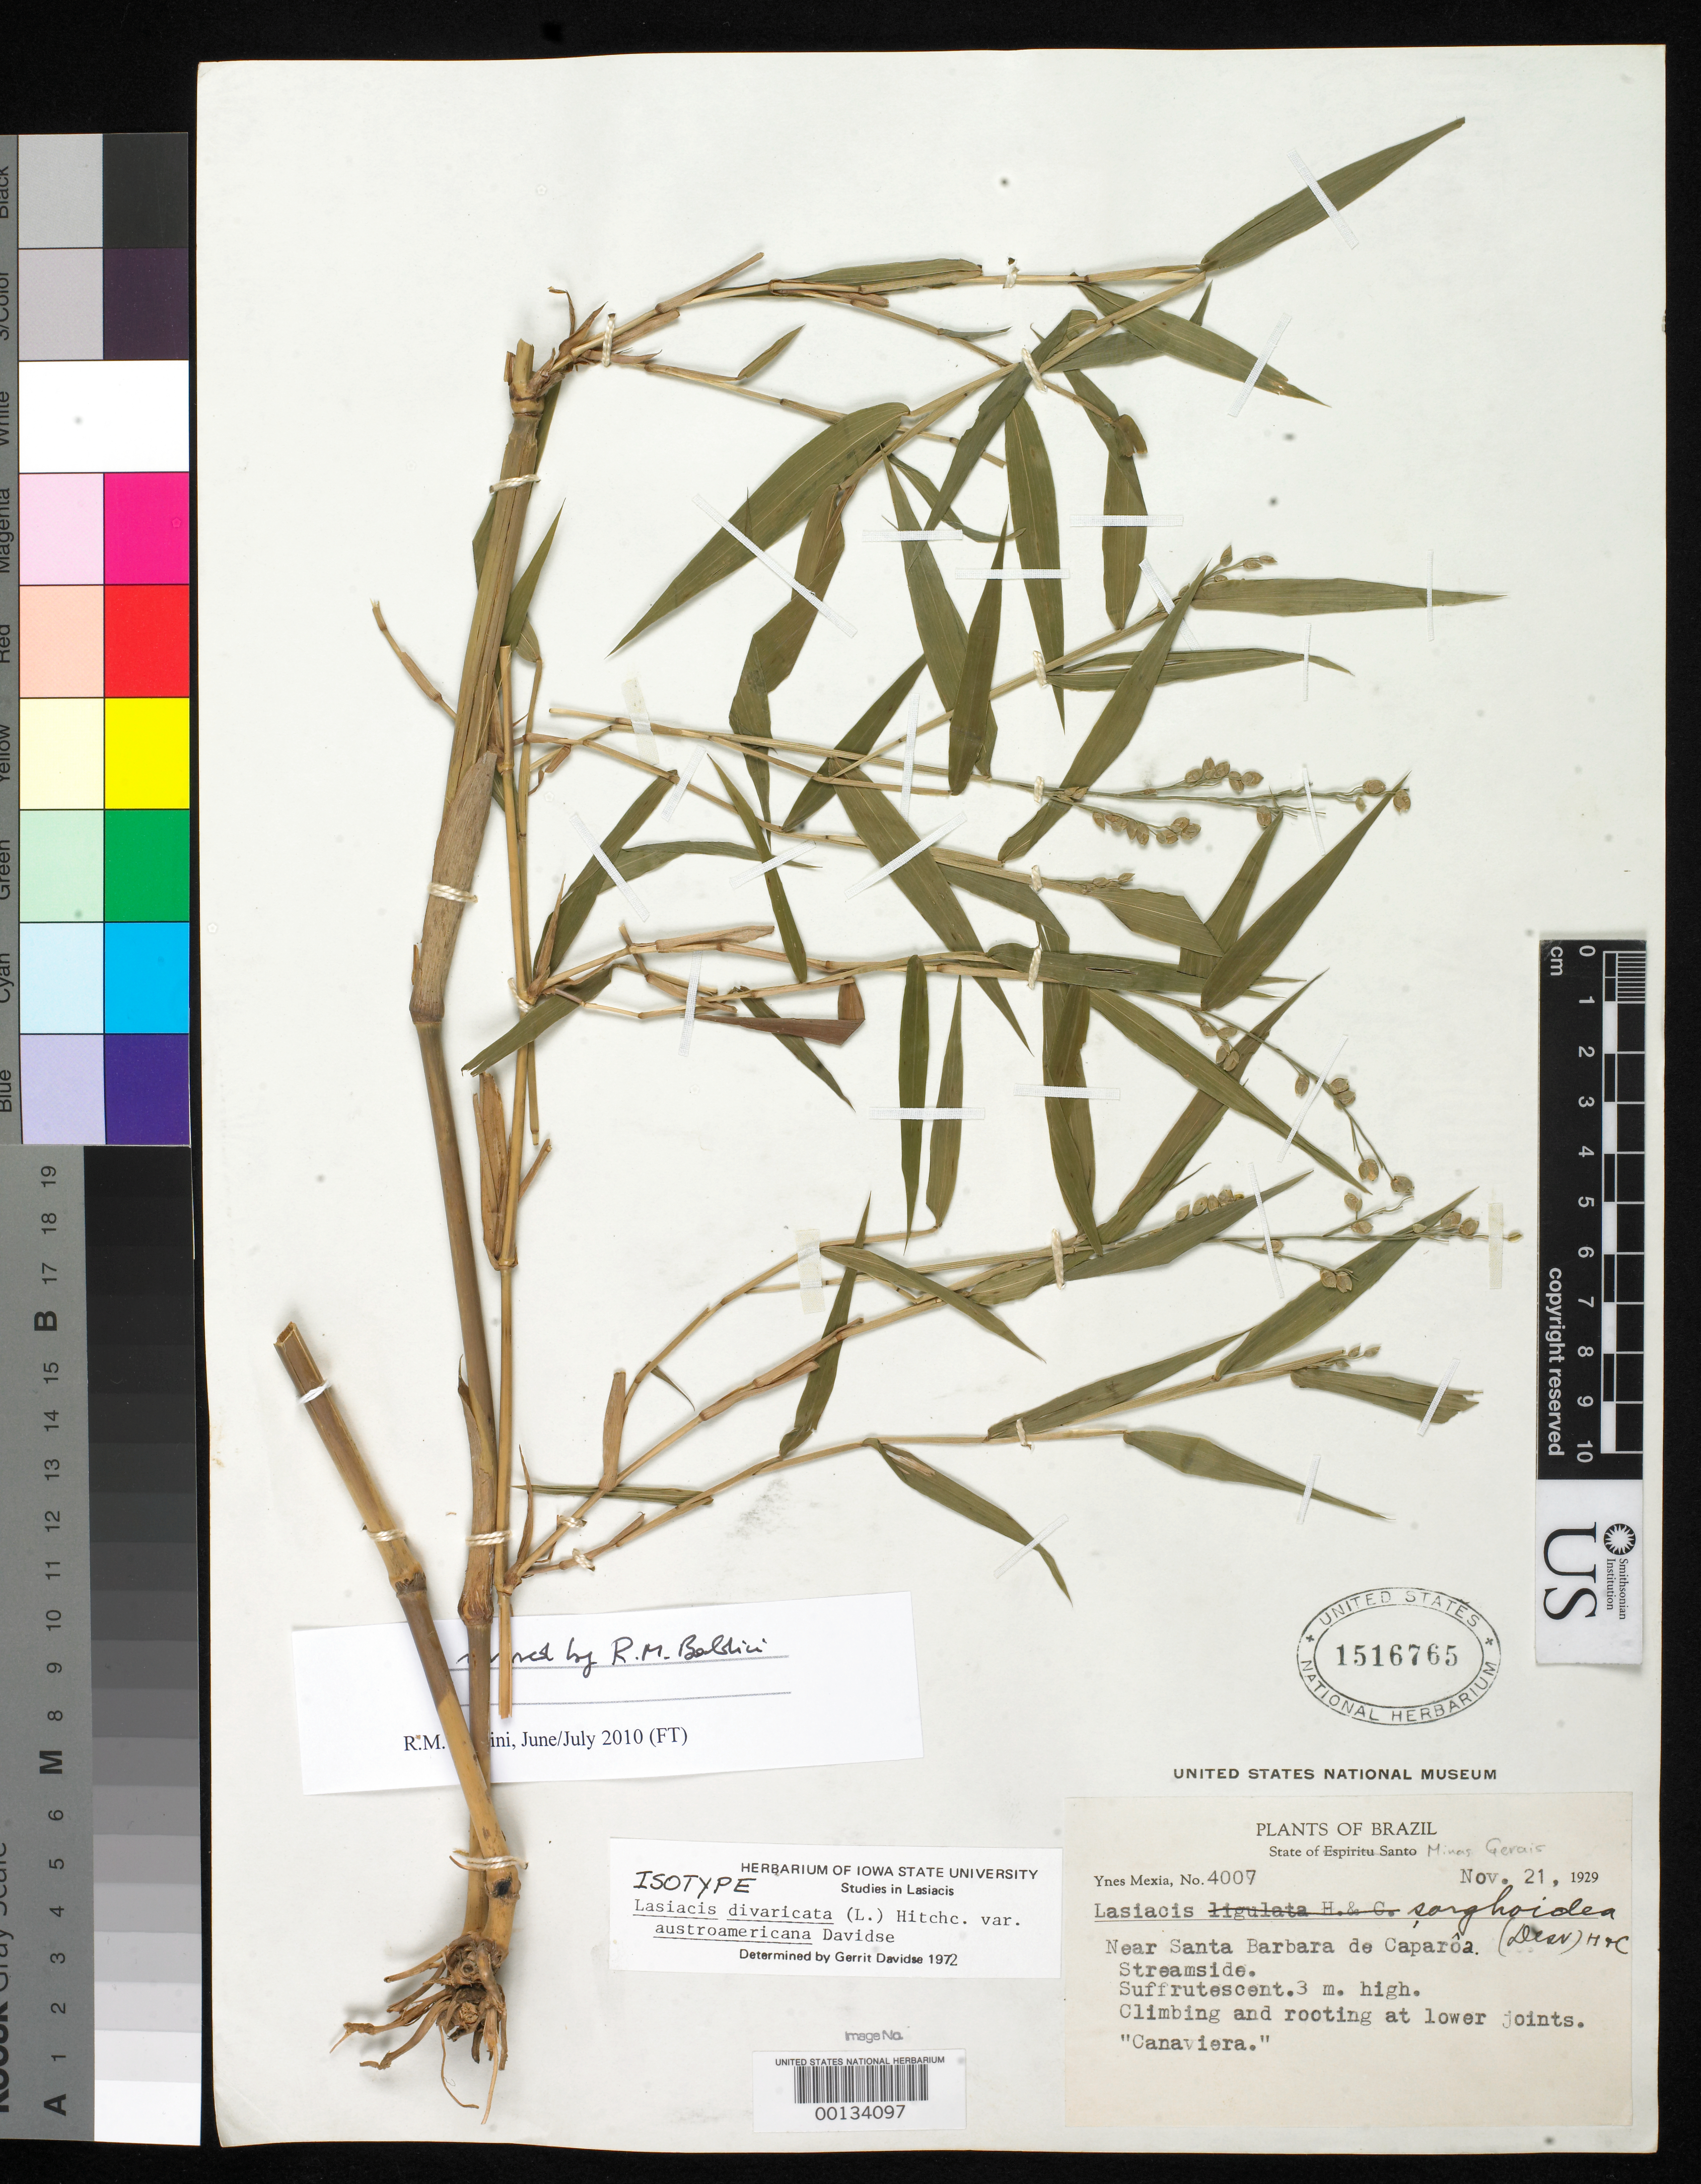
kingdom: Plantae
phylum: Tracheophyta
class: Liliopsida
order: Poales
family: Poaceae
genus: Lasiacis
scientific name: Lasiacis divaricata var. austroamericana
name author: Davidse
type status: Isotype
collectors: Y. Mexia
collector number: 4007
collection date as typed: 21 Nov 1929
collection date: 1929-11-21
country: Brazil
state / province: Minas Gerais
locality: Near Santa Barbara de Caparaco.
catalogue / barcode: US 1516765